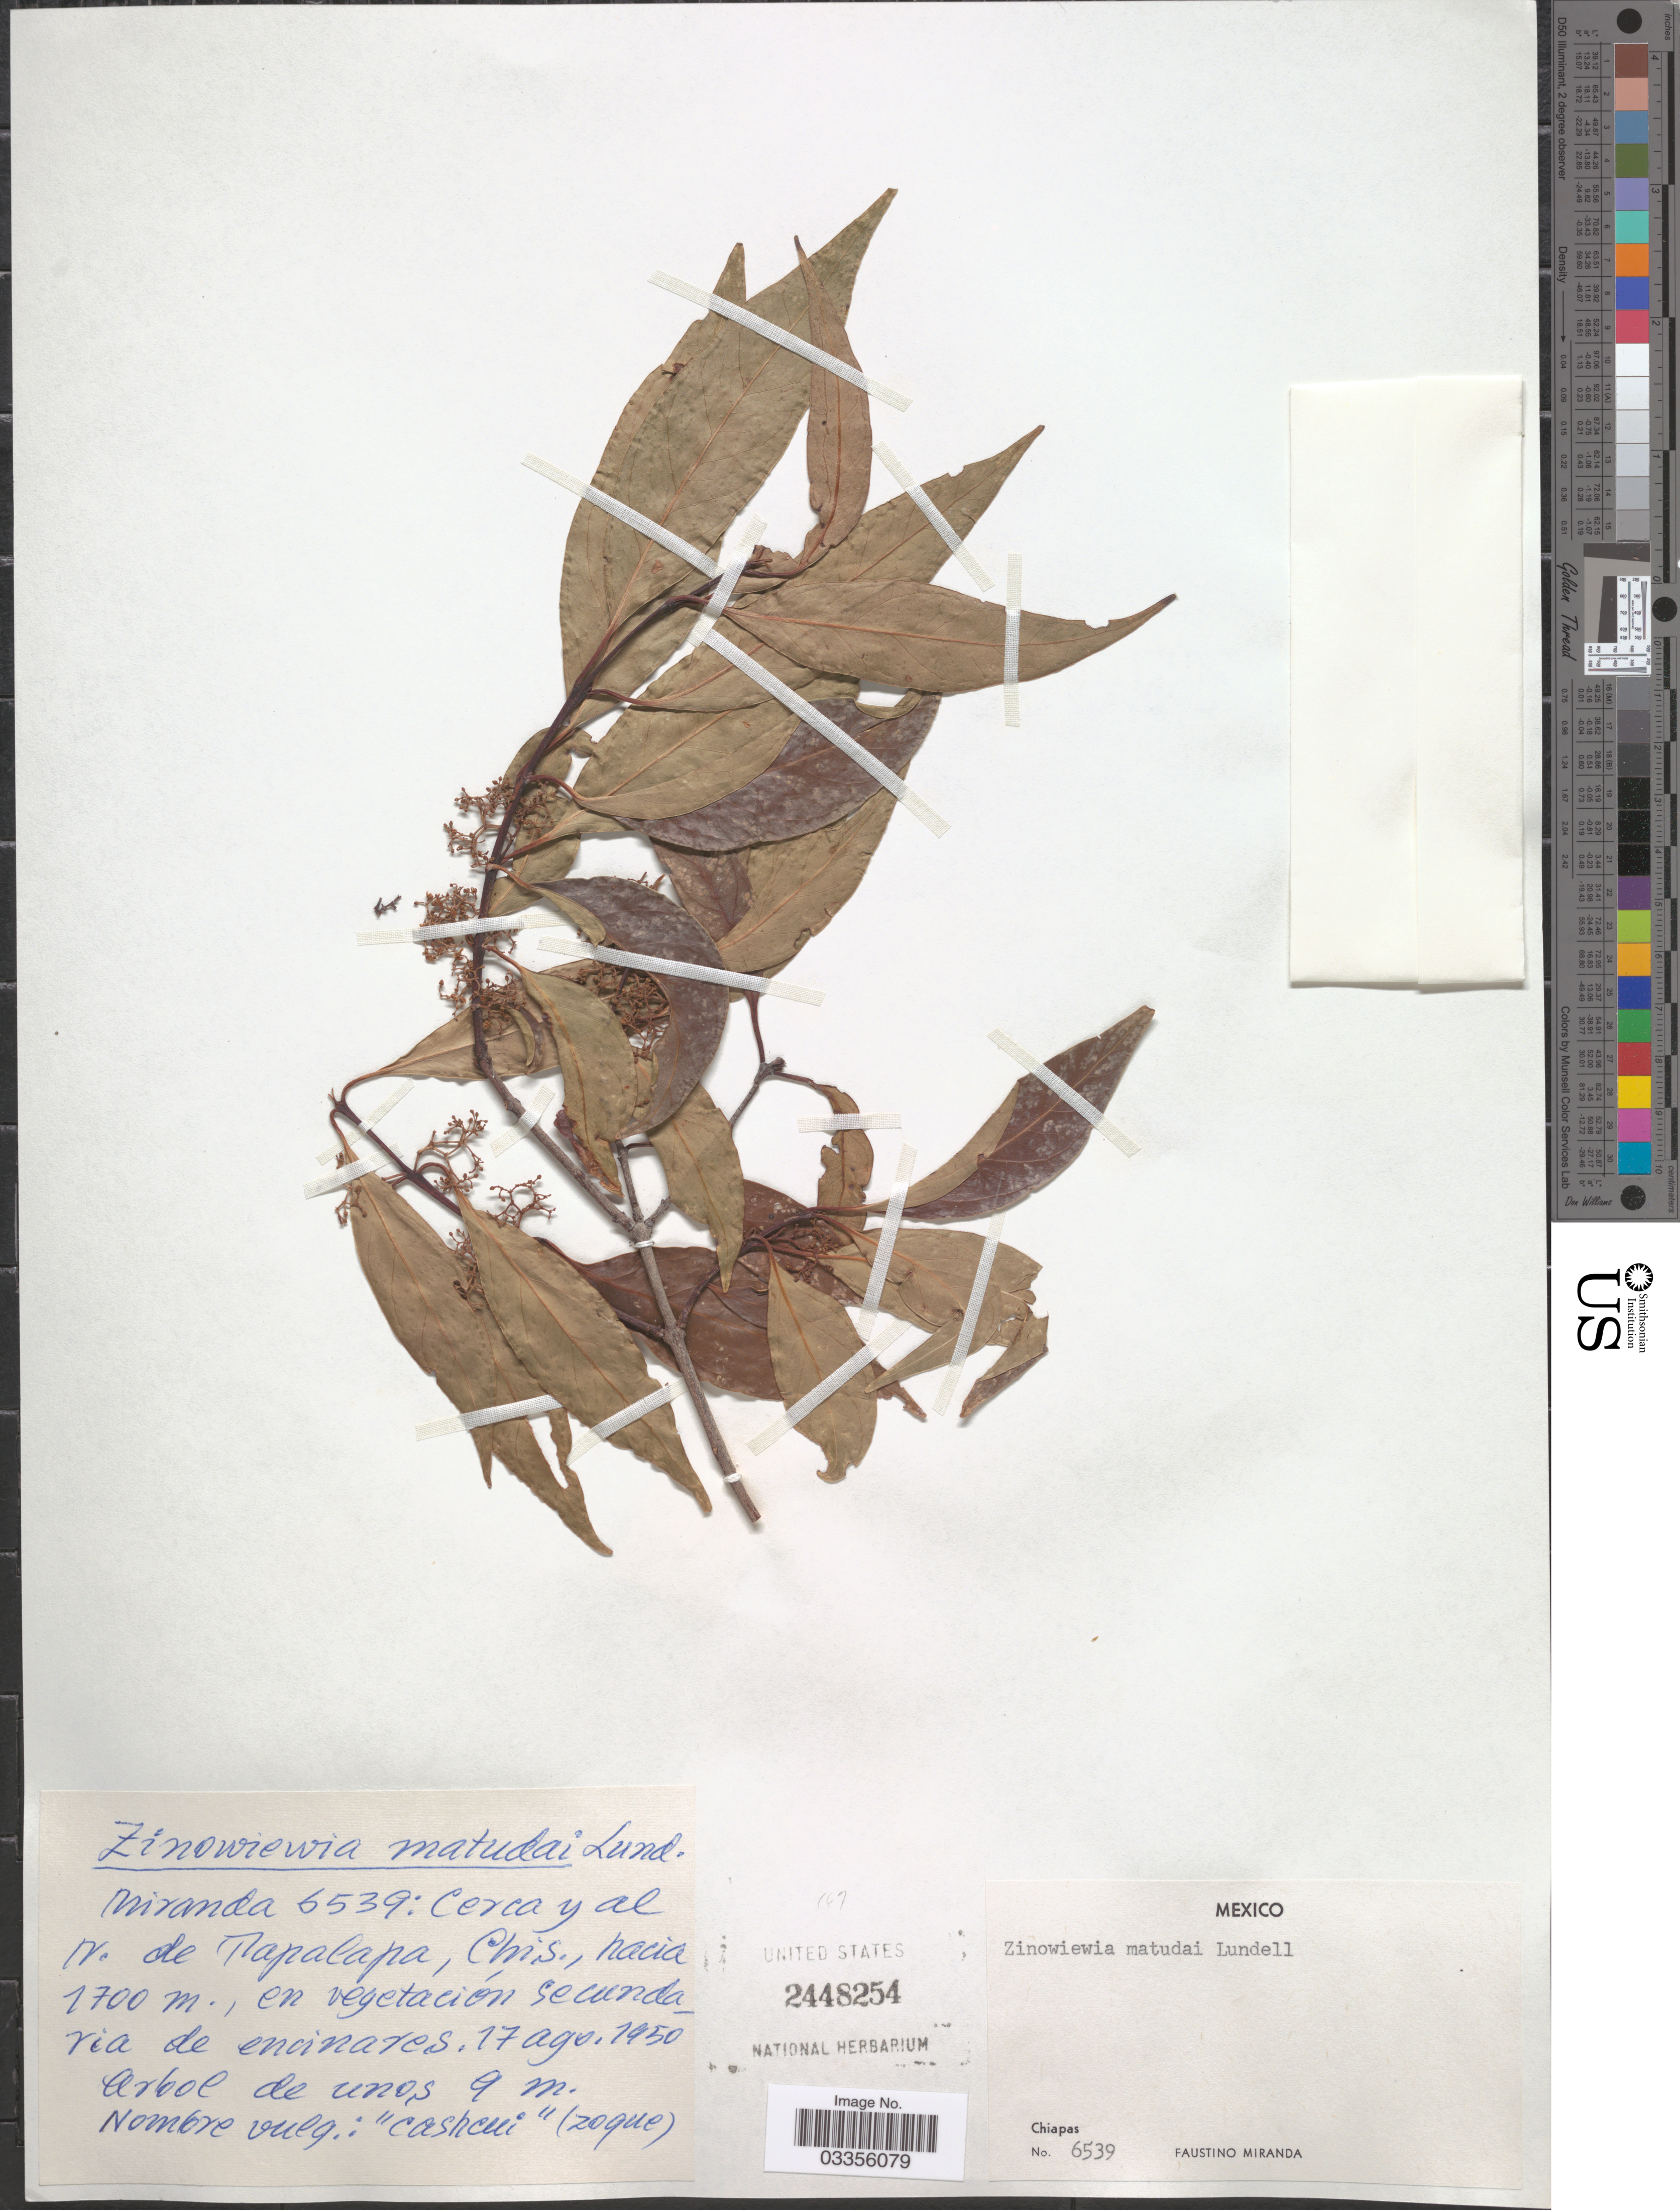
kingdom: Plantae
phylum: Tracheophyta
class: Magnoliopsida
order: Celastrales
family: Celastraceae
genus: Zinowiewia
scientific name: Zinowiewia matudae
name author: Lundell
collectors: F. Miranda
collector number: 6539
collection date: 1950-08-17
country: Mexico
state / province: Chiapas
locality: Cerca y al N. de Tapalapa.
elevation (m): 1700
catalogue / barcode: US 2448254